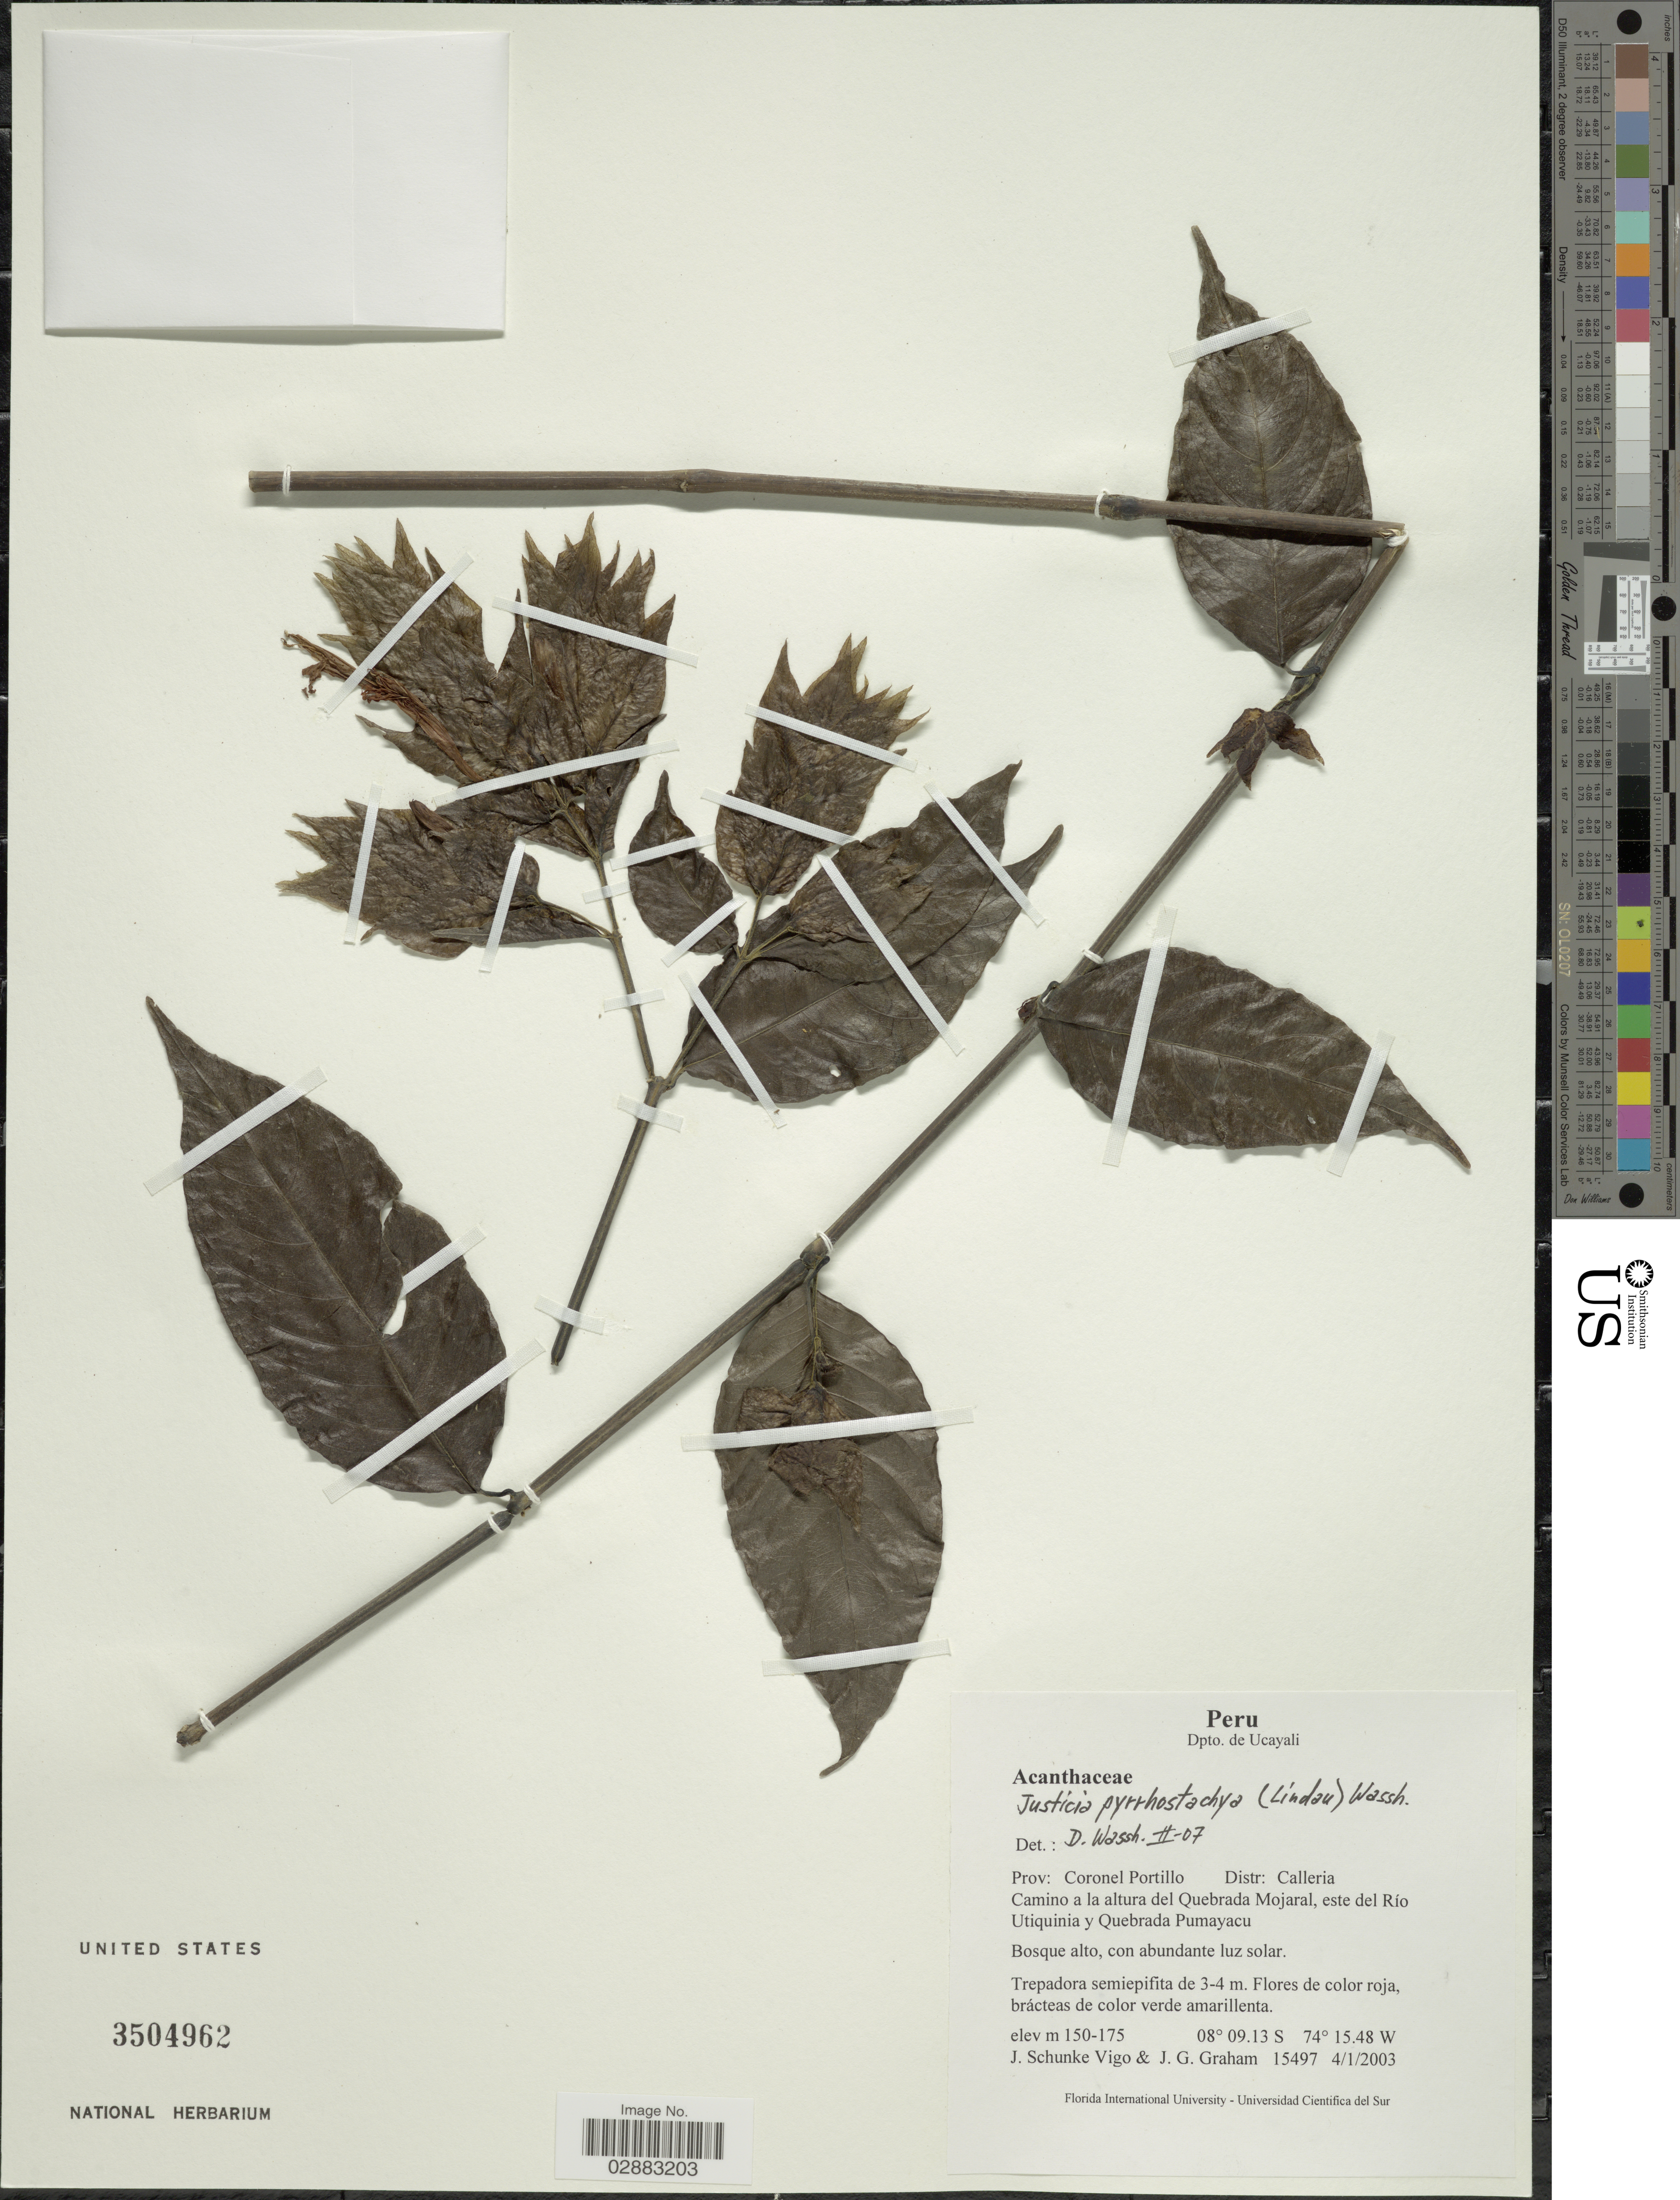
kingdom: Plantae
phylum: Tracheophyta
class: Magnoliopsida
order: Lamiales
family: Acanthaceae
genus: Beloperone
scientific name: Beloperone pyrrhostachya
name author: Lindau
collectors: J. Schunke Vigo & J. Graham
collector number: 15497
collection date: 2003-01-04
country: Peru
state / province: Ucayali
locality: Dpto. de Ucayali. Prov: Coronel Portillo. Distr: Calleria. Camino a la altura del Quebrada Mojaral, este del Río Utiquinia y Quebrada Pumayacu.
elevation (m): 150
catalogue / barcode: US 3504962